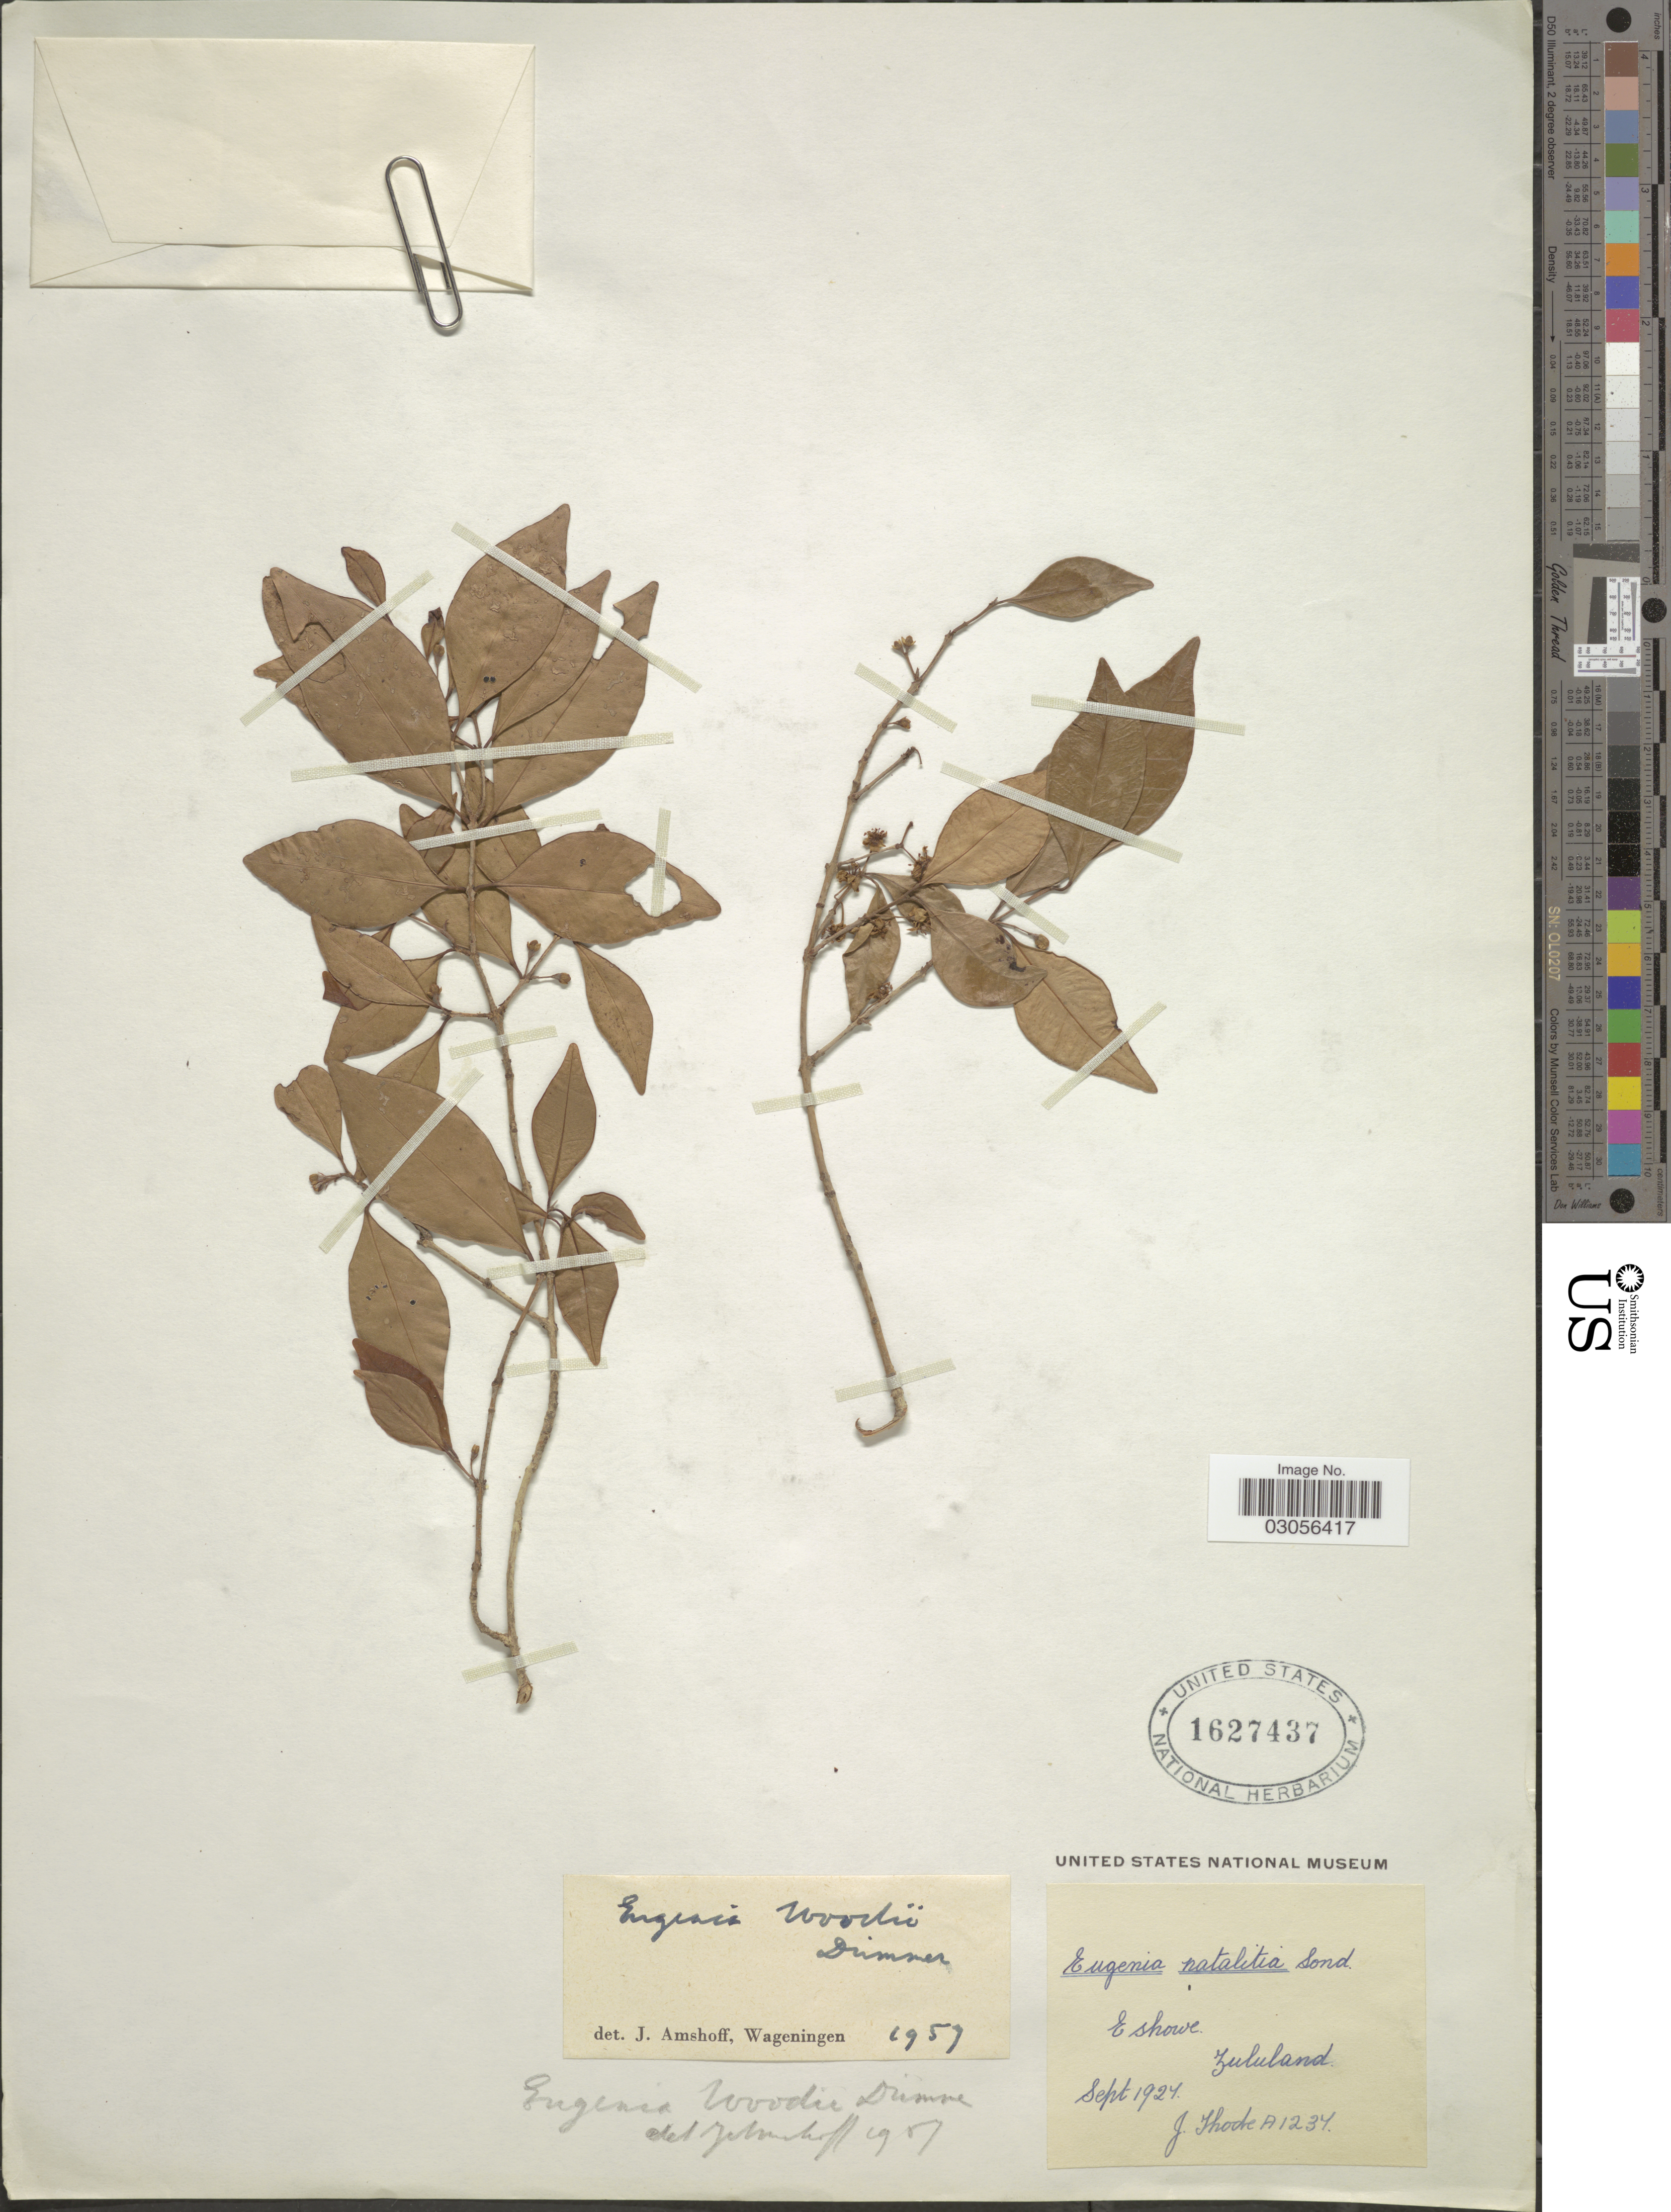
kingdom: Plantae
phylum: Tracheophyta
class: Magnoliopsida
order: Myrtales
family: Myrtaceae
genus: Eugenia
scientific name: Eugenia woodii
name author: Dümmer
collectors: J. Thode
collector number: A1237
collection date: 1927-09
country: South Africa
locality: E. showe. Zululand.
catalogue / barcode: US 1627437